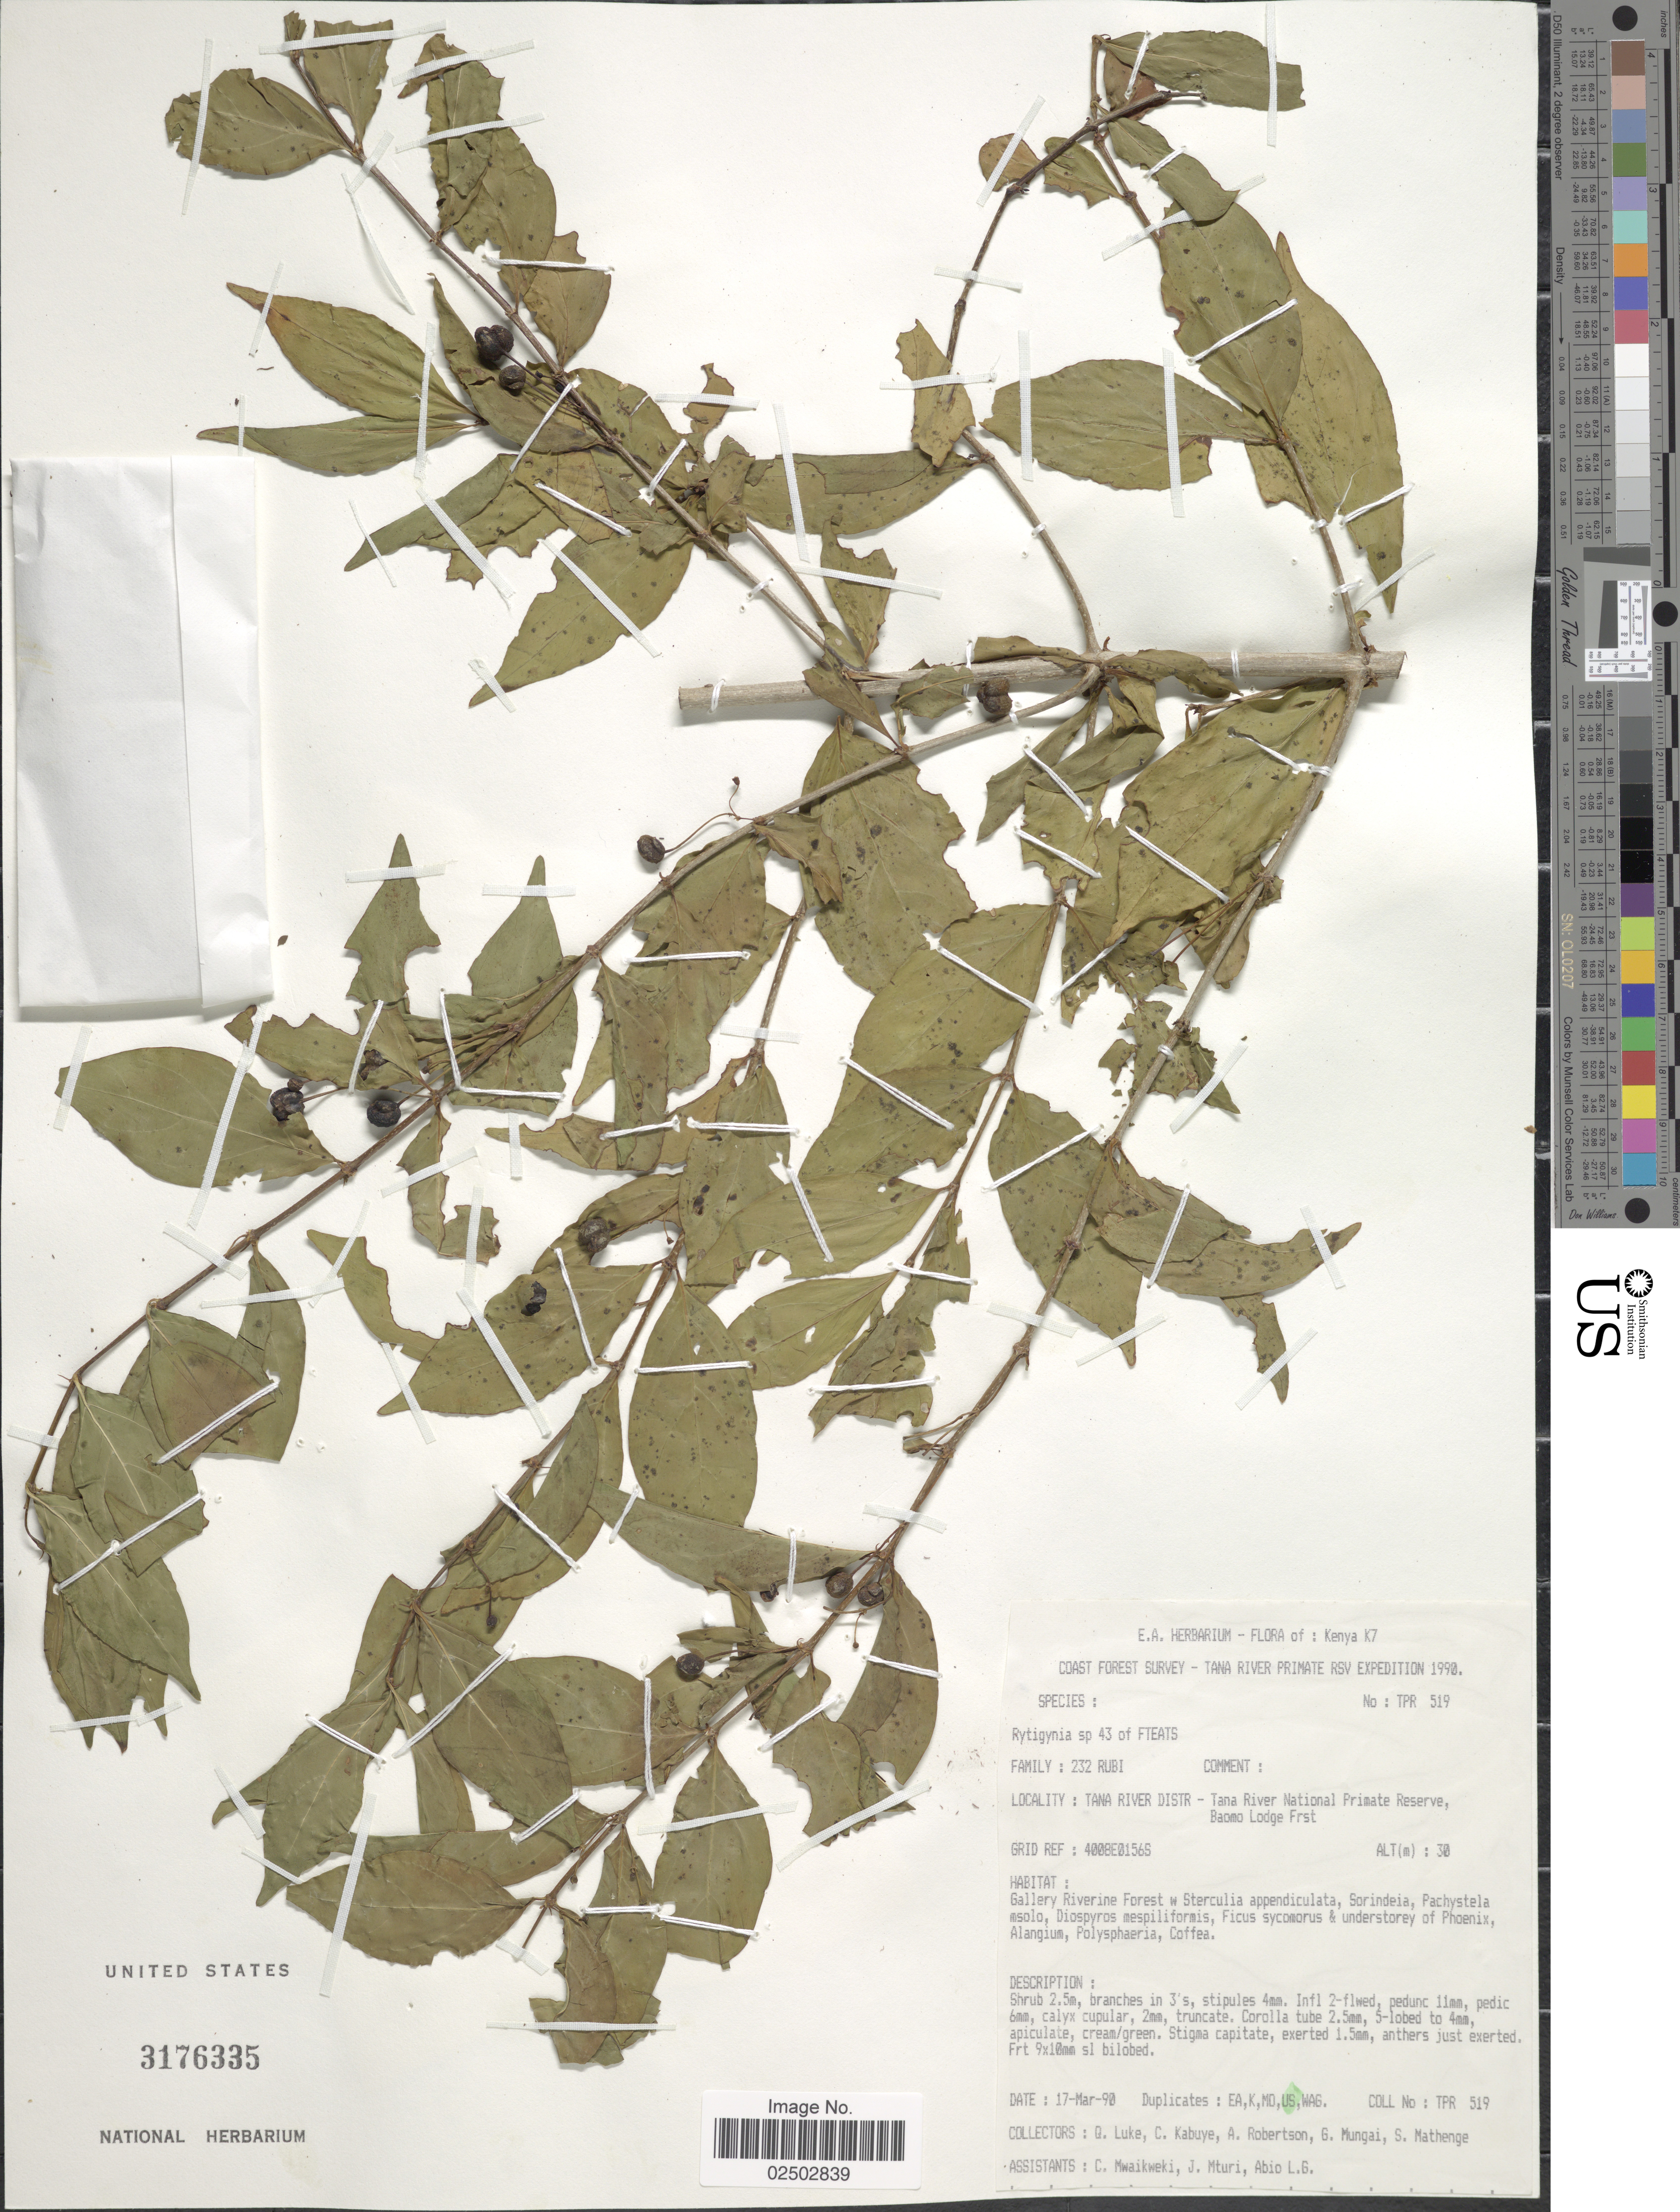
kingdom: Plantae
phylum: Tracheophyta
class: Magnoliopsida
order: Gentianales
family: Rubiaceae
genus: Rytigynia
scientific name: Rytigynia sp.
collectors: G. Luke, C. Kabuye, A. Robertson, G. Mungai & et al.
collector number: TPR 519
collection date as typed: Transcribed d/m/y: 17/3/90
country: Kenya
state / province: Tana River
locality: Kenya, K7, Coast Forest Survey, Tana River Primate RSV, Tana River Distr. Tana River National Primate Reserve, Baomo Lodge Frst. Grid Ref.: 400BE0156S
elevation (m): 30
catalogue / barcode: US 3176335